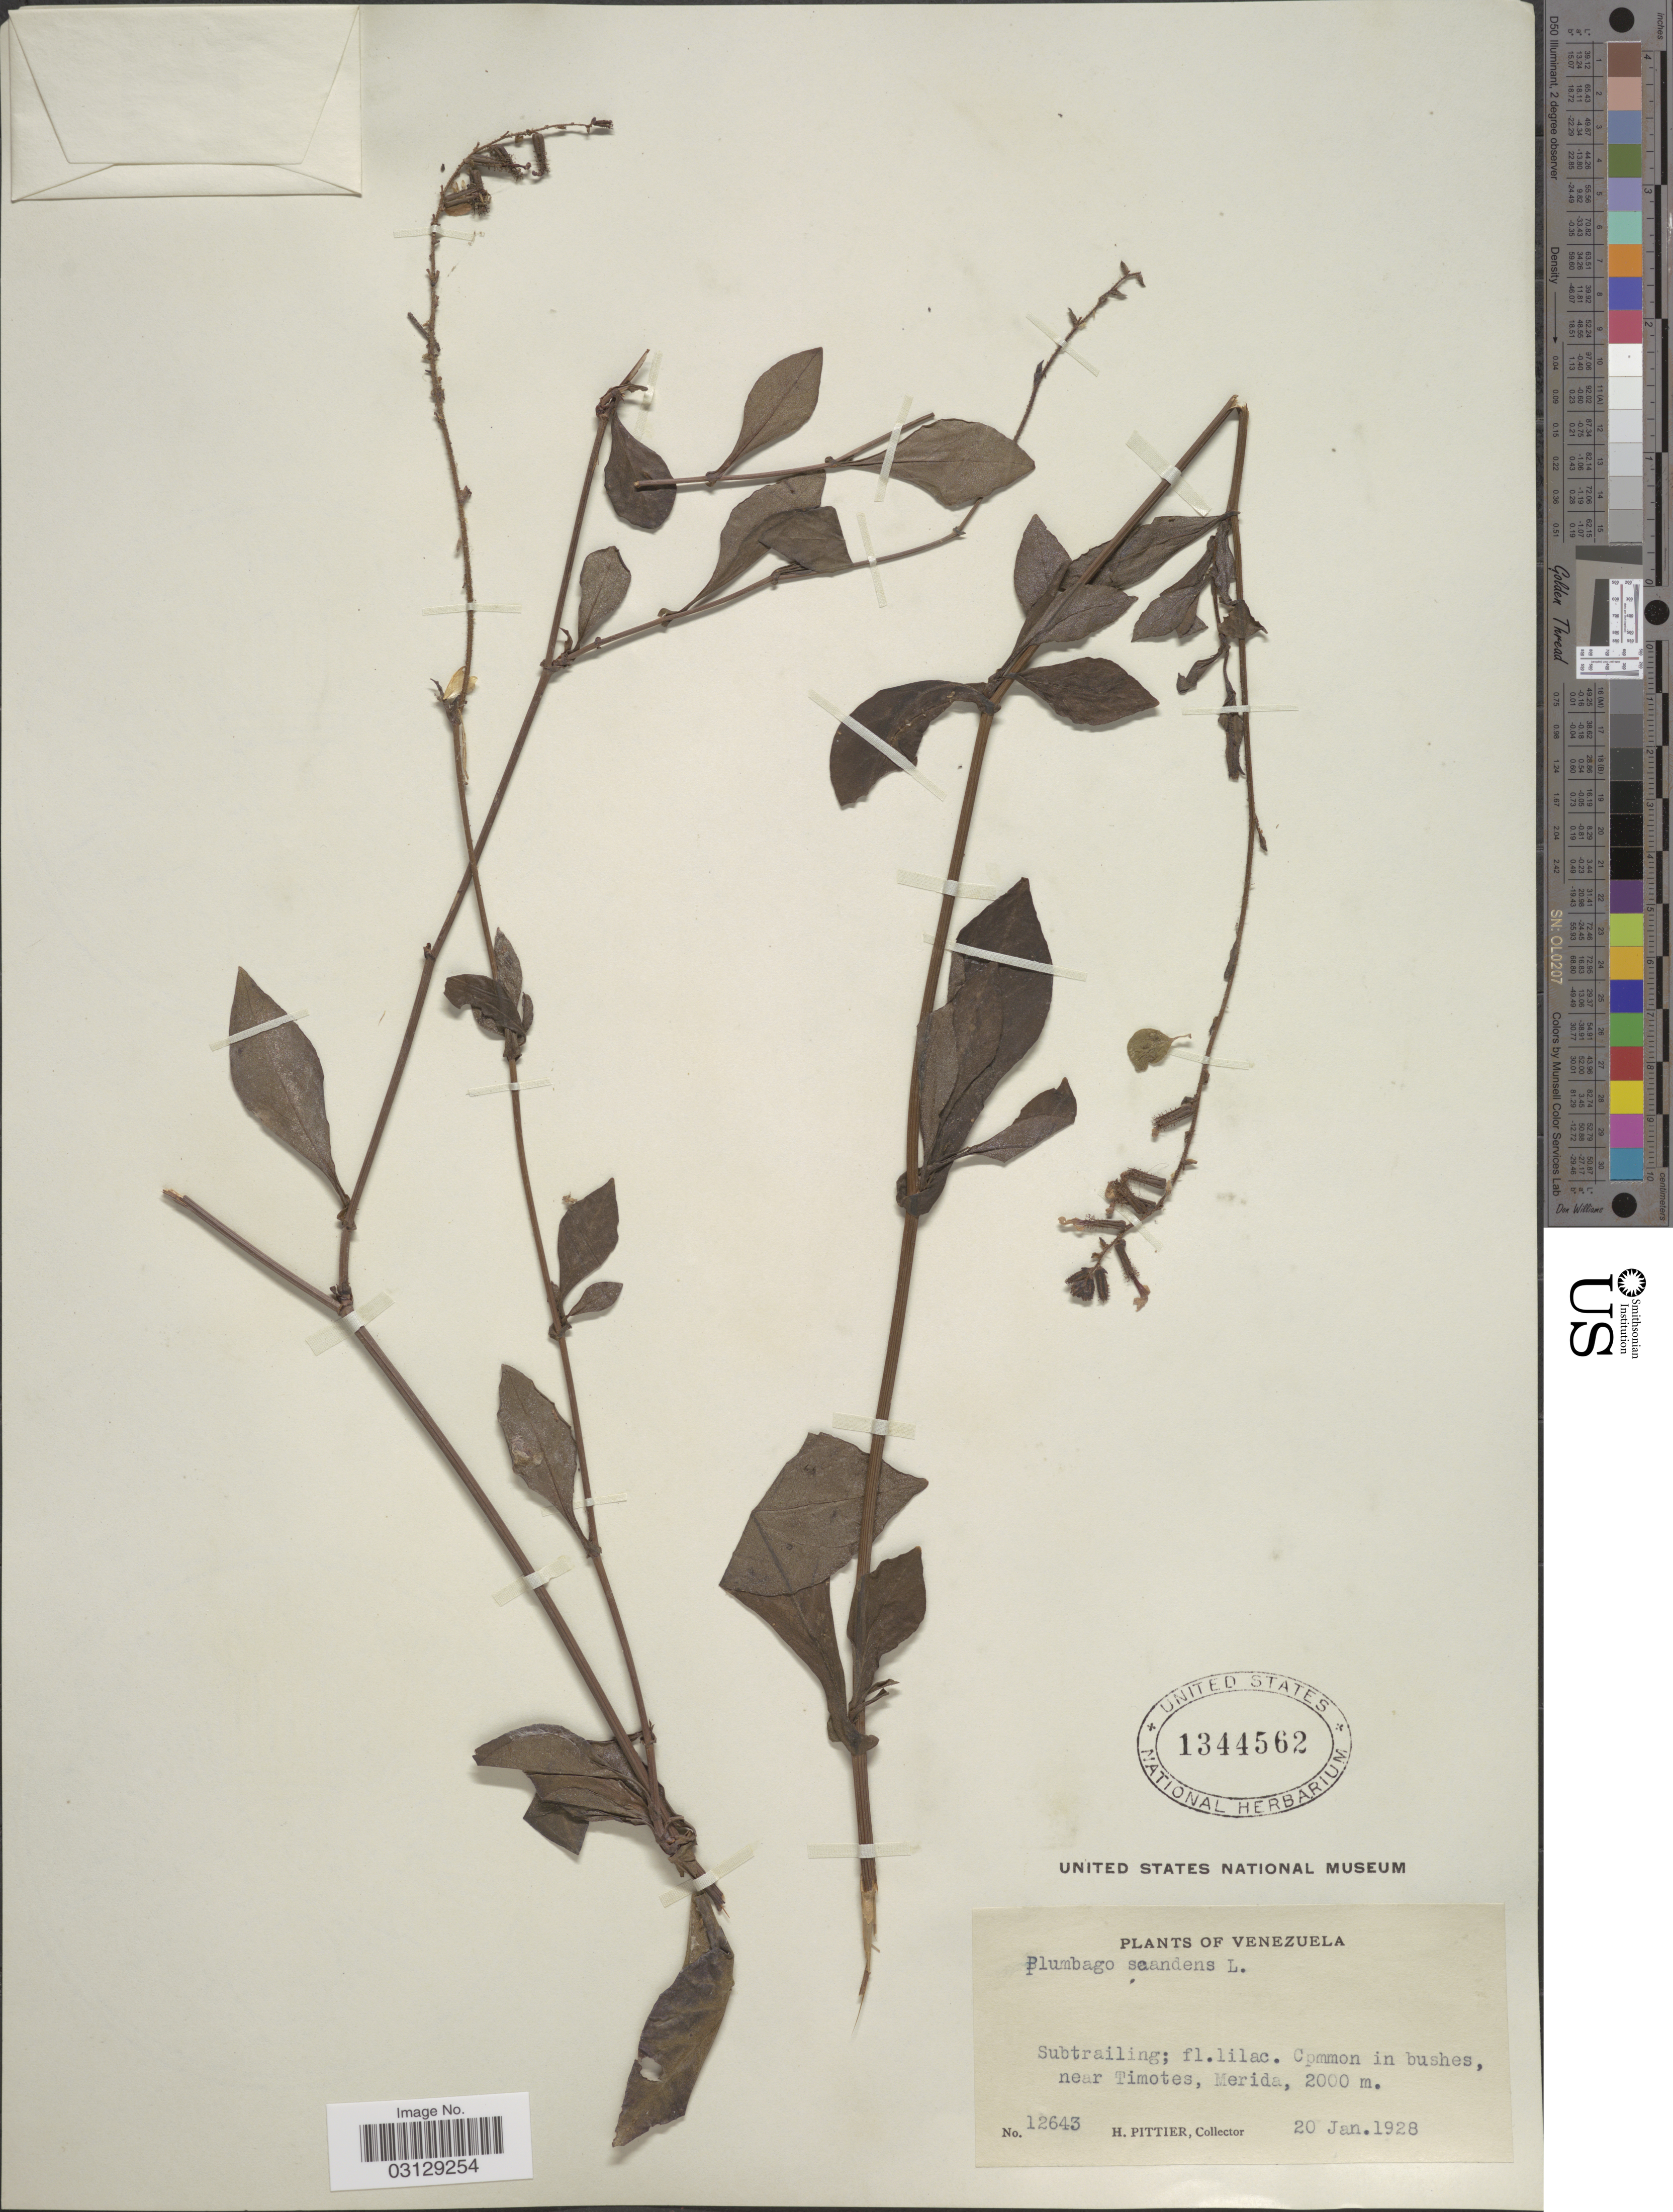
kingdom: Plantae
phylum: Tracheophyta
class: Magnoliopsida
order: Caryophyllales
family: Plumbaginaceae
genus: Plumbago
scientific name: Plumbago scandens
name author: L.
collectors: H. F. Pittier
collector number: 12643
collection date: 1928-01-20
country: Venezuela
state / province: Mérida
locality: Near Timotes.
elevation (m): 2000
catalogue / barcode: US 1344562